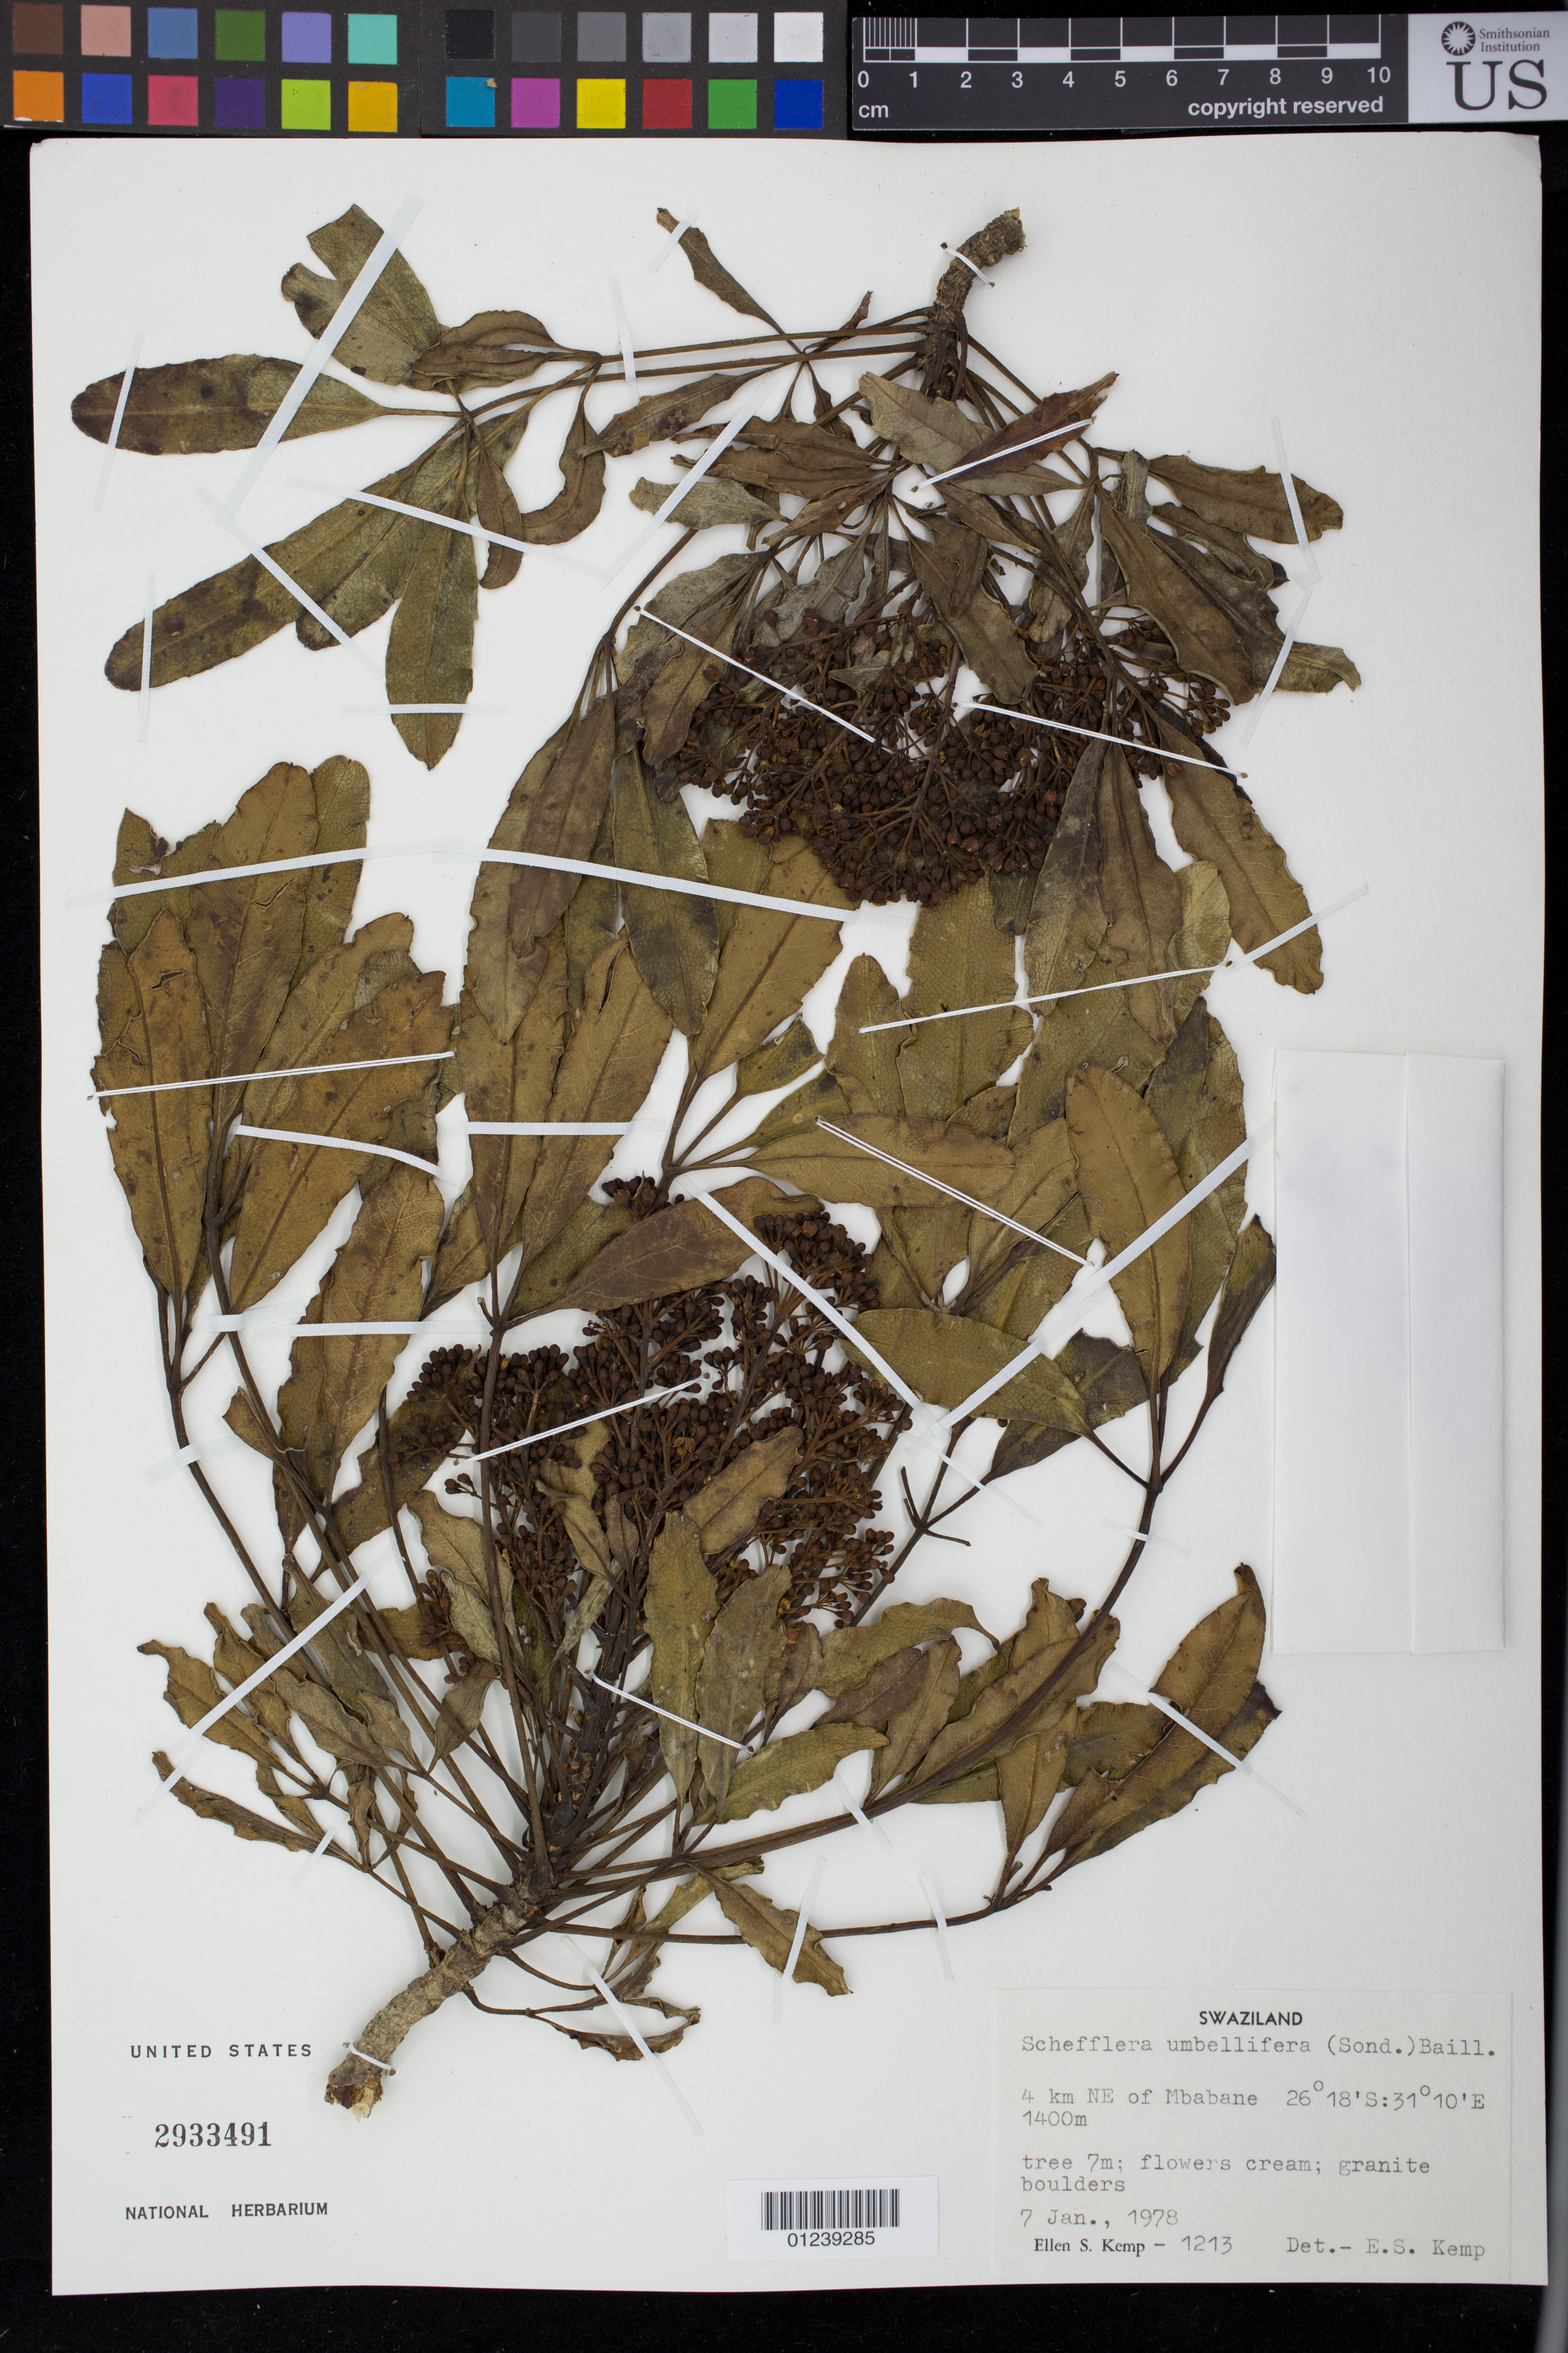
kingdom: Plantae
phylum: Tracheophyta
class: Magnoliopsida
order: Apiales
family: Araliaceae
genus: Schefflera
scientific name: Schefflera umbellifera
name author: (Sond.) Baill.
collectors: E. S. Kemp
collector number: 1213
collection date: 1978-01-07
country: Eswatini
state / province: Hhohho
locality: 4 km NE of Mbabane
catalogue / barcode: US 2933491